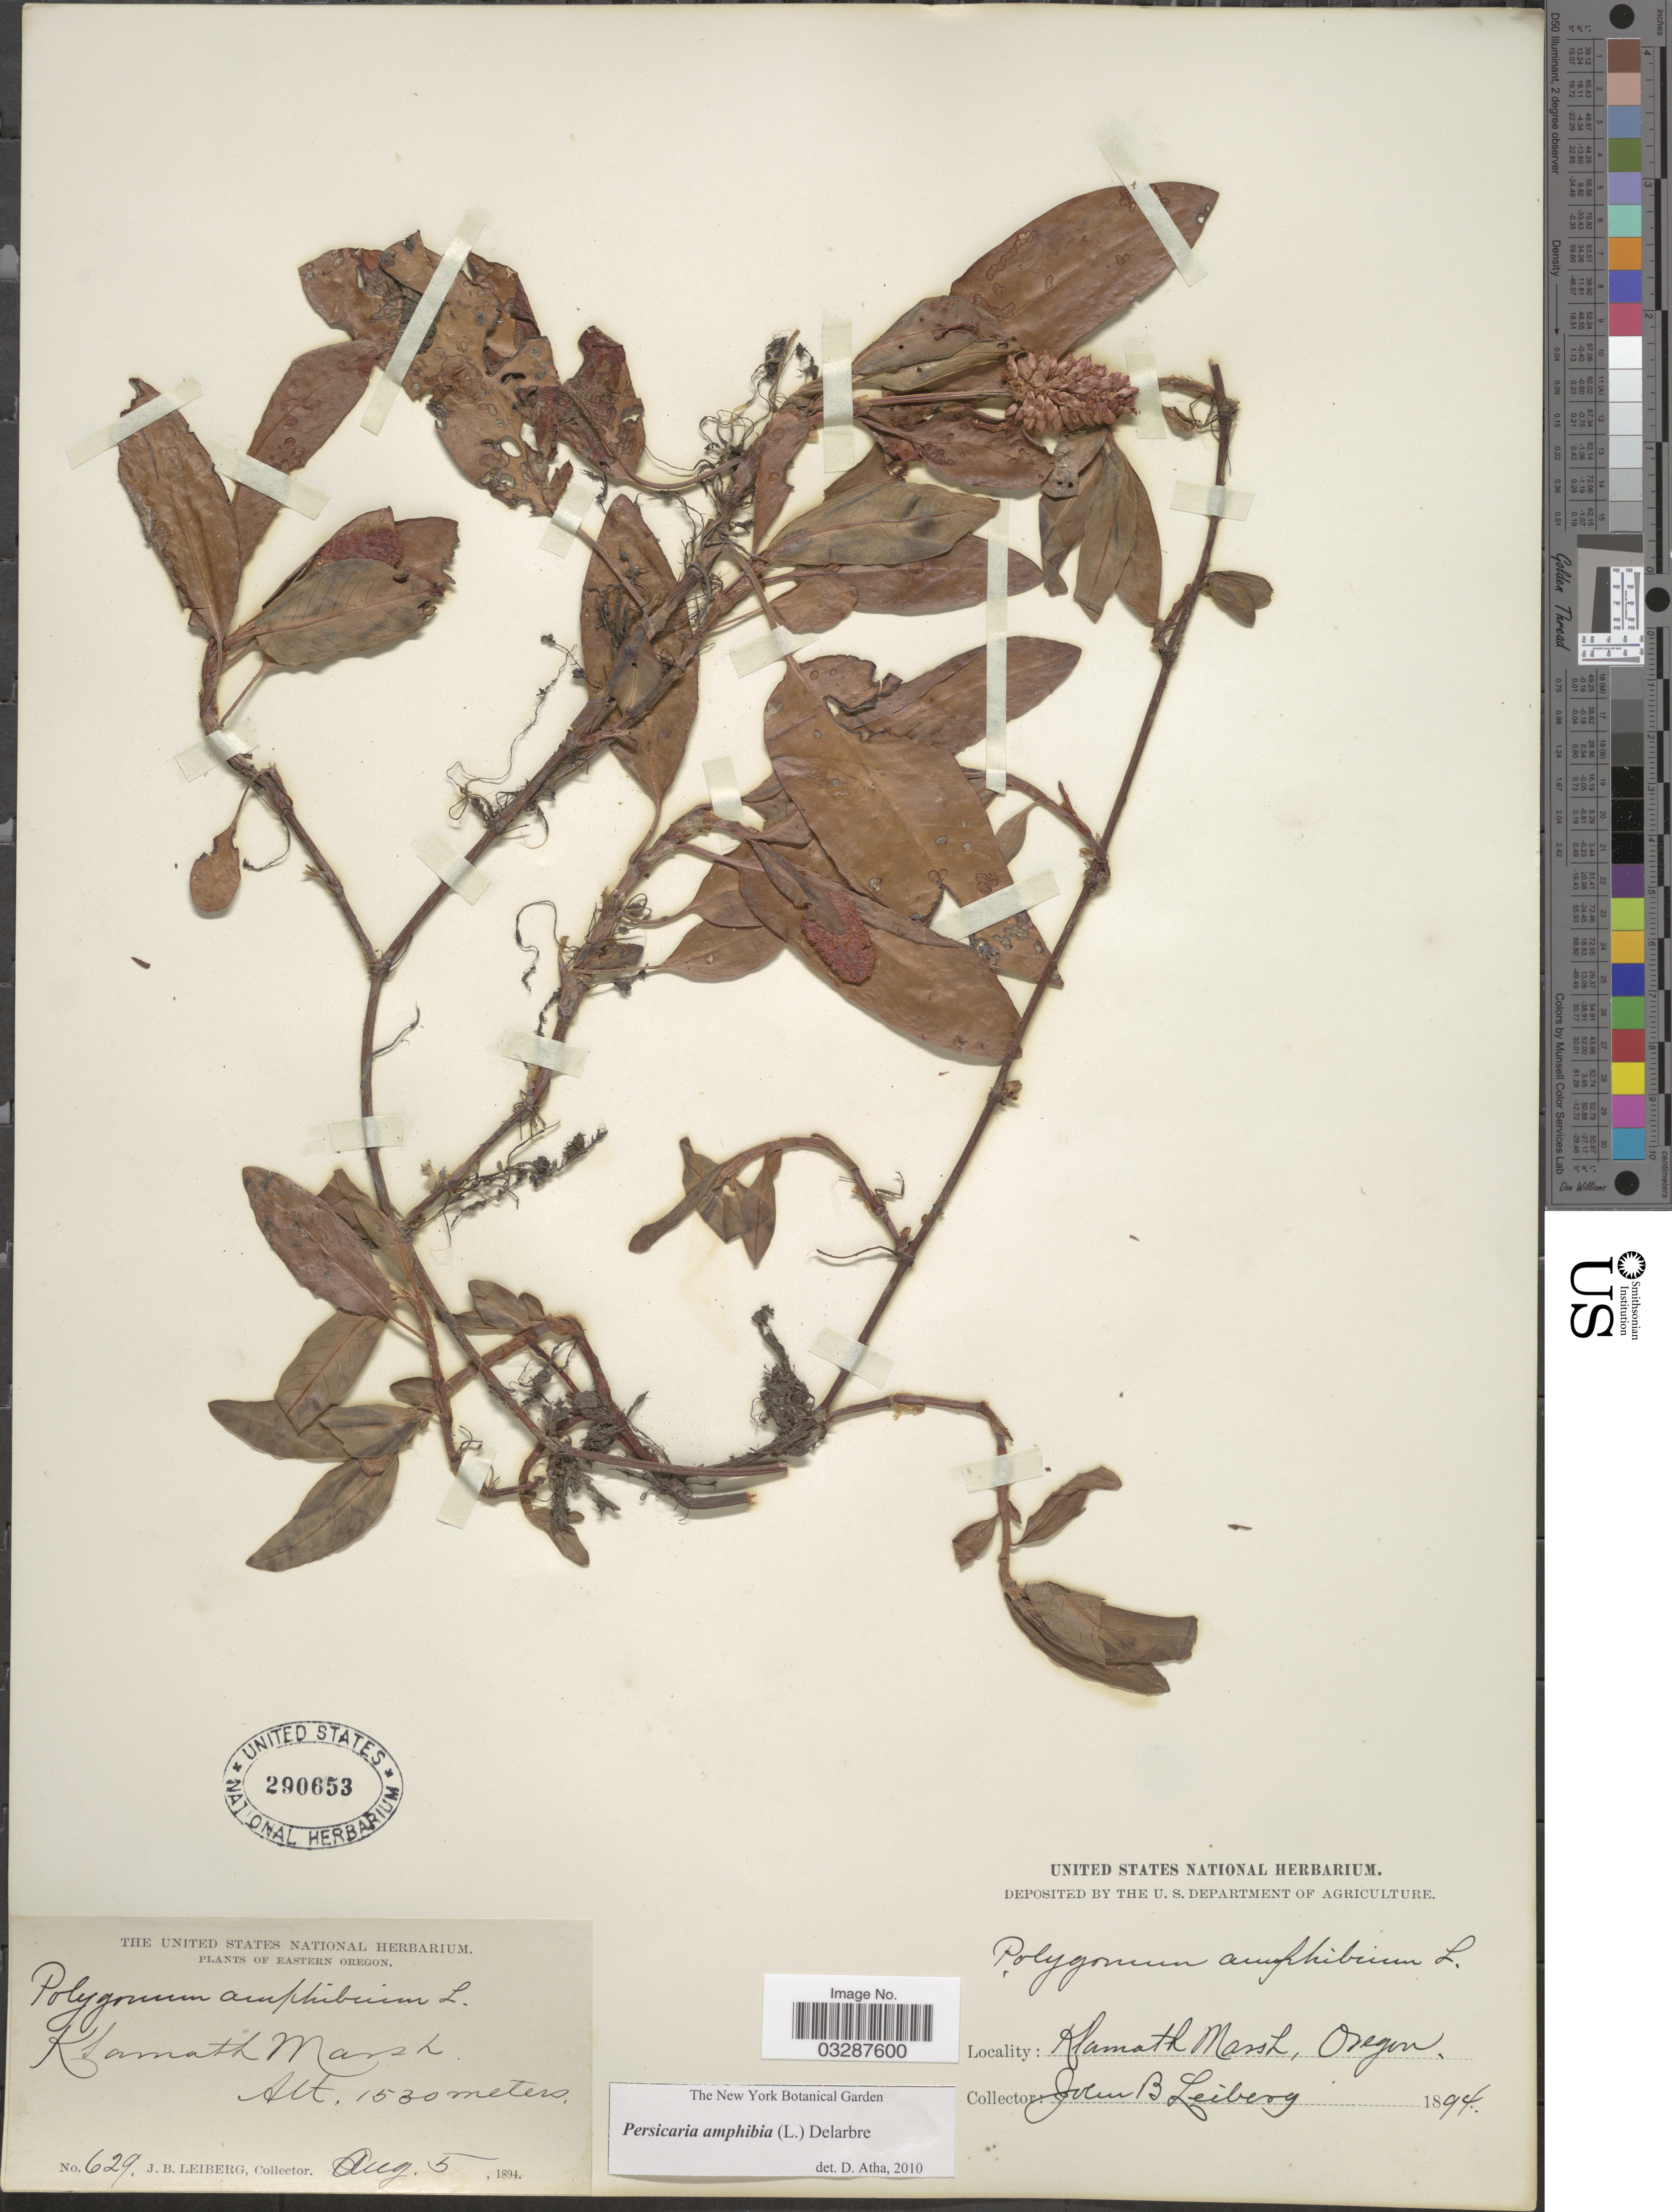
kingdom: Plantae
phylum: Tracheophyta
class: Magnoliopsida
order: Caryophyllales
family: Polygonaceae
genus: Persicaria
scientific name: Persicaria amphibia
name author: (L.) Delarbre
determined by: Atha, D. E.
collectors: J. B. Leiberg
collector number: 629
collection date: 1894-08-05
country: United States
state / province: Oregon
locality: Eastern Oregon. Klamath Marsh.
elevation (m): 1530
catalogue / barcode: US 290653